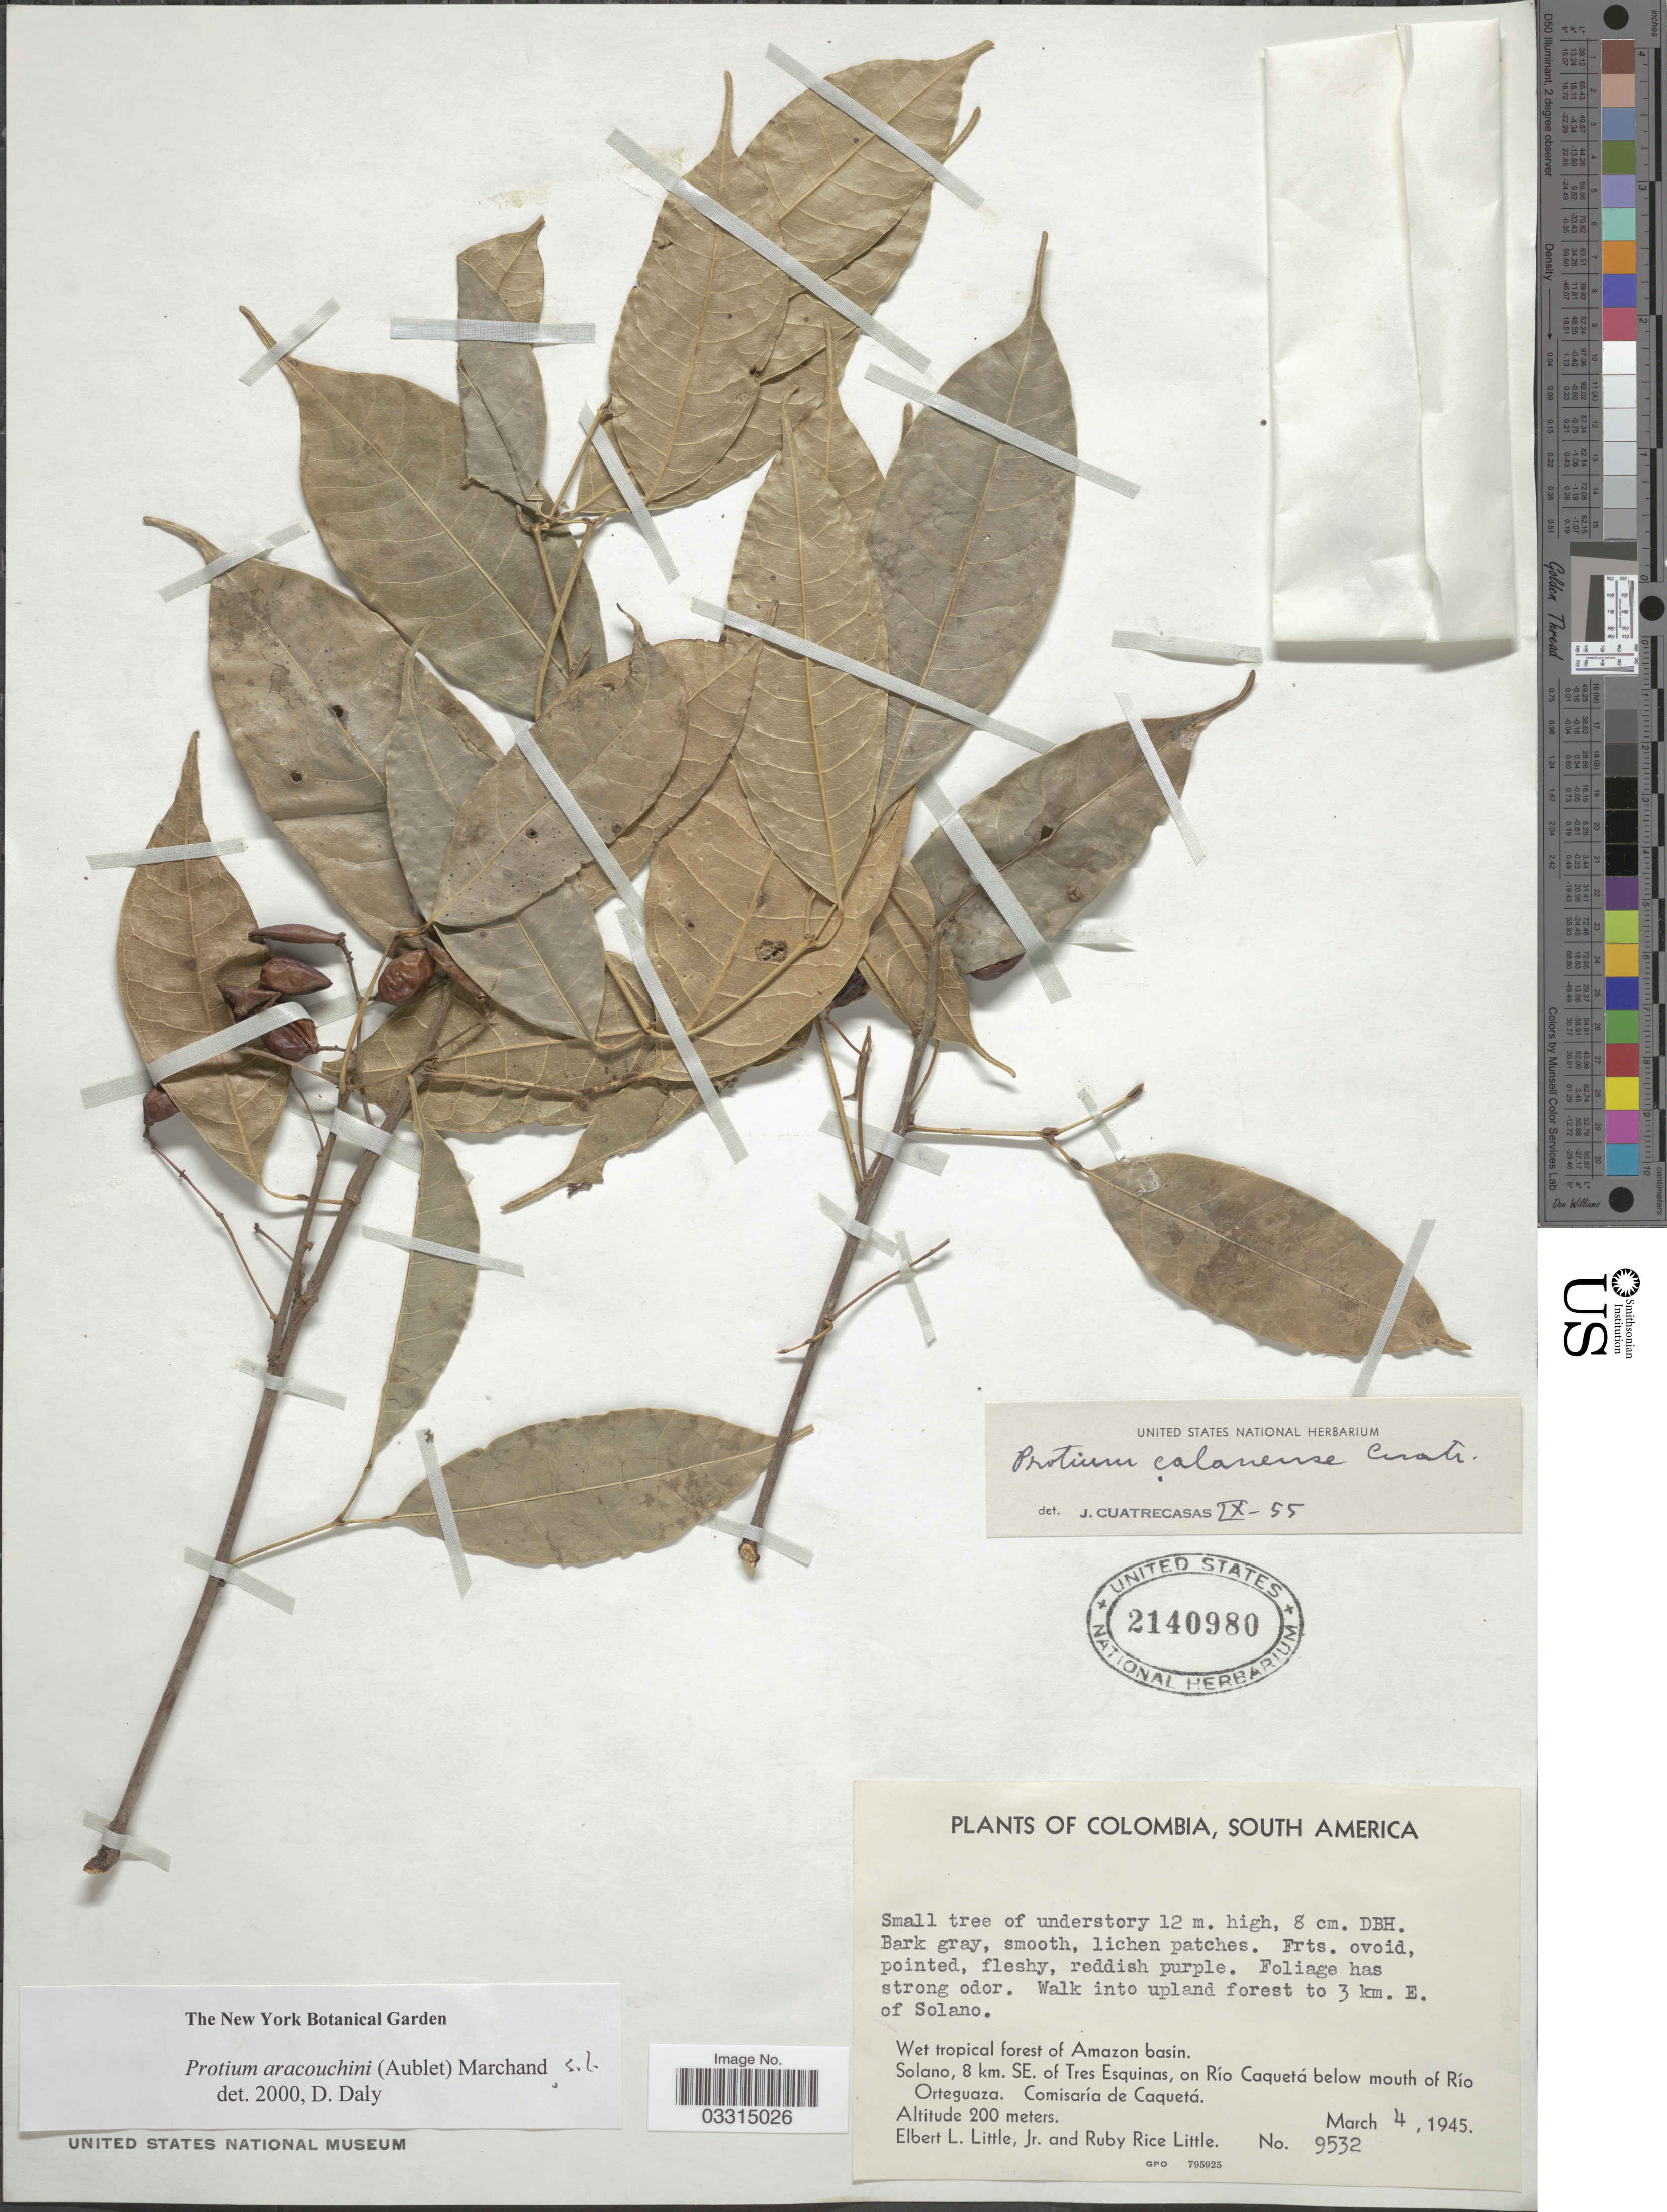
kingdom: Plantae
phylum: Tracheophyta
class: Magnoliopsida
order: Sapindales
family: Burseraceae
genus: Protium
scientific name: Protium aracouchini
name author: (Aubl.) Marchand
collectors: E. L. Little & R. R. Little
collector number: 9532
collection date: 1945-03-04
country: Colombia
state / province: Caquetá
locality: Walk into upland forest to 3 km. E. of Solano. Wet tropical forest of Amazon basin. Solano, 8 km. SE. of Tres Esquinas, on Río Caquetá below mouth of Río Orteguaza. Comisaría de Caquetá.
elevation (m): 200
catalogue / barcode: US 2140980